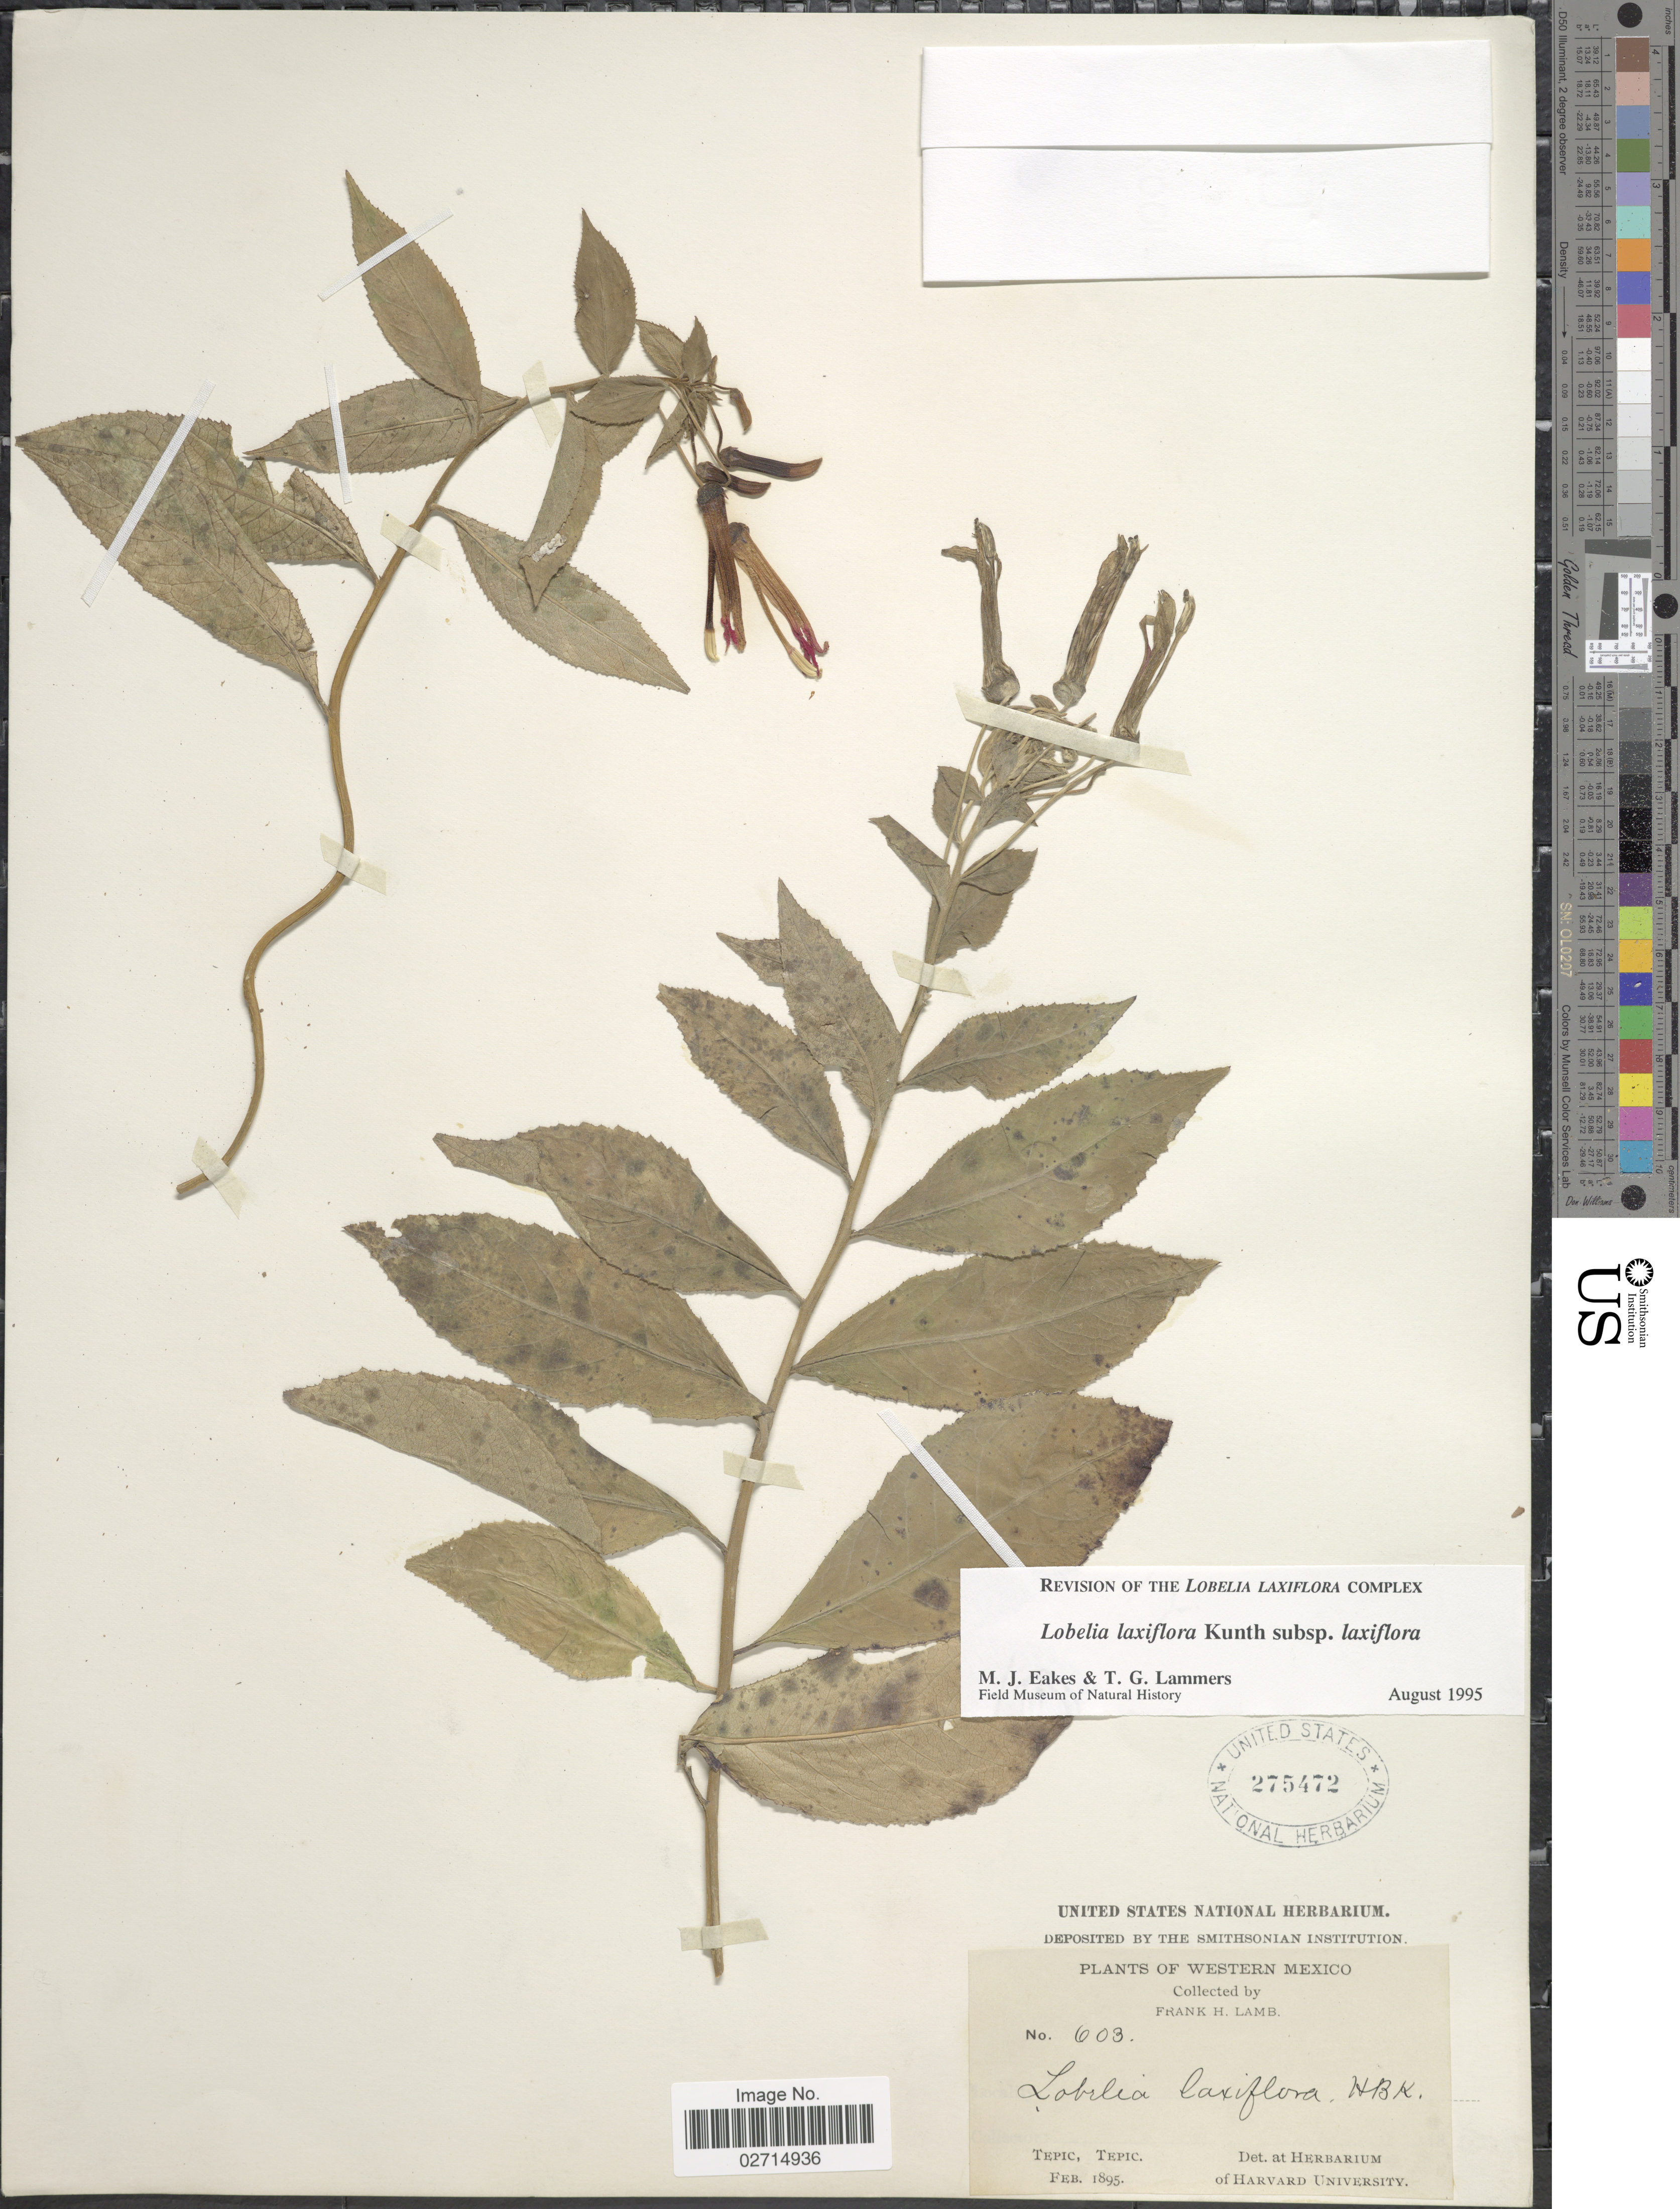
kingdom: Plantae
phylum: Tracheophyta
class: Magnoliopsida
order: Asterales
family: Campanulaceae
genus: Lobelia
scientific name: Lobelia laxiflora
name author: Kunth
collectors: F. H. Lamb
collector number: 603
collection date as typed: Feb 1895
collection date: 1895-02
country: Mexico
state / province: Nayarit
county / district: Tepic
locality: Tepic Mun., Tepic Territory [now Nayarit].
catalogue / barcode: US 275472